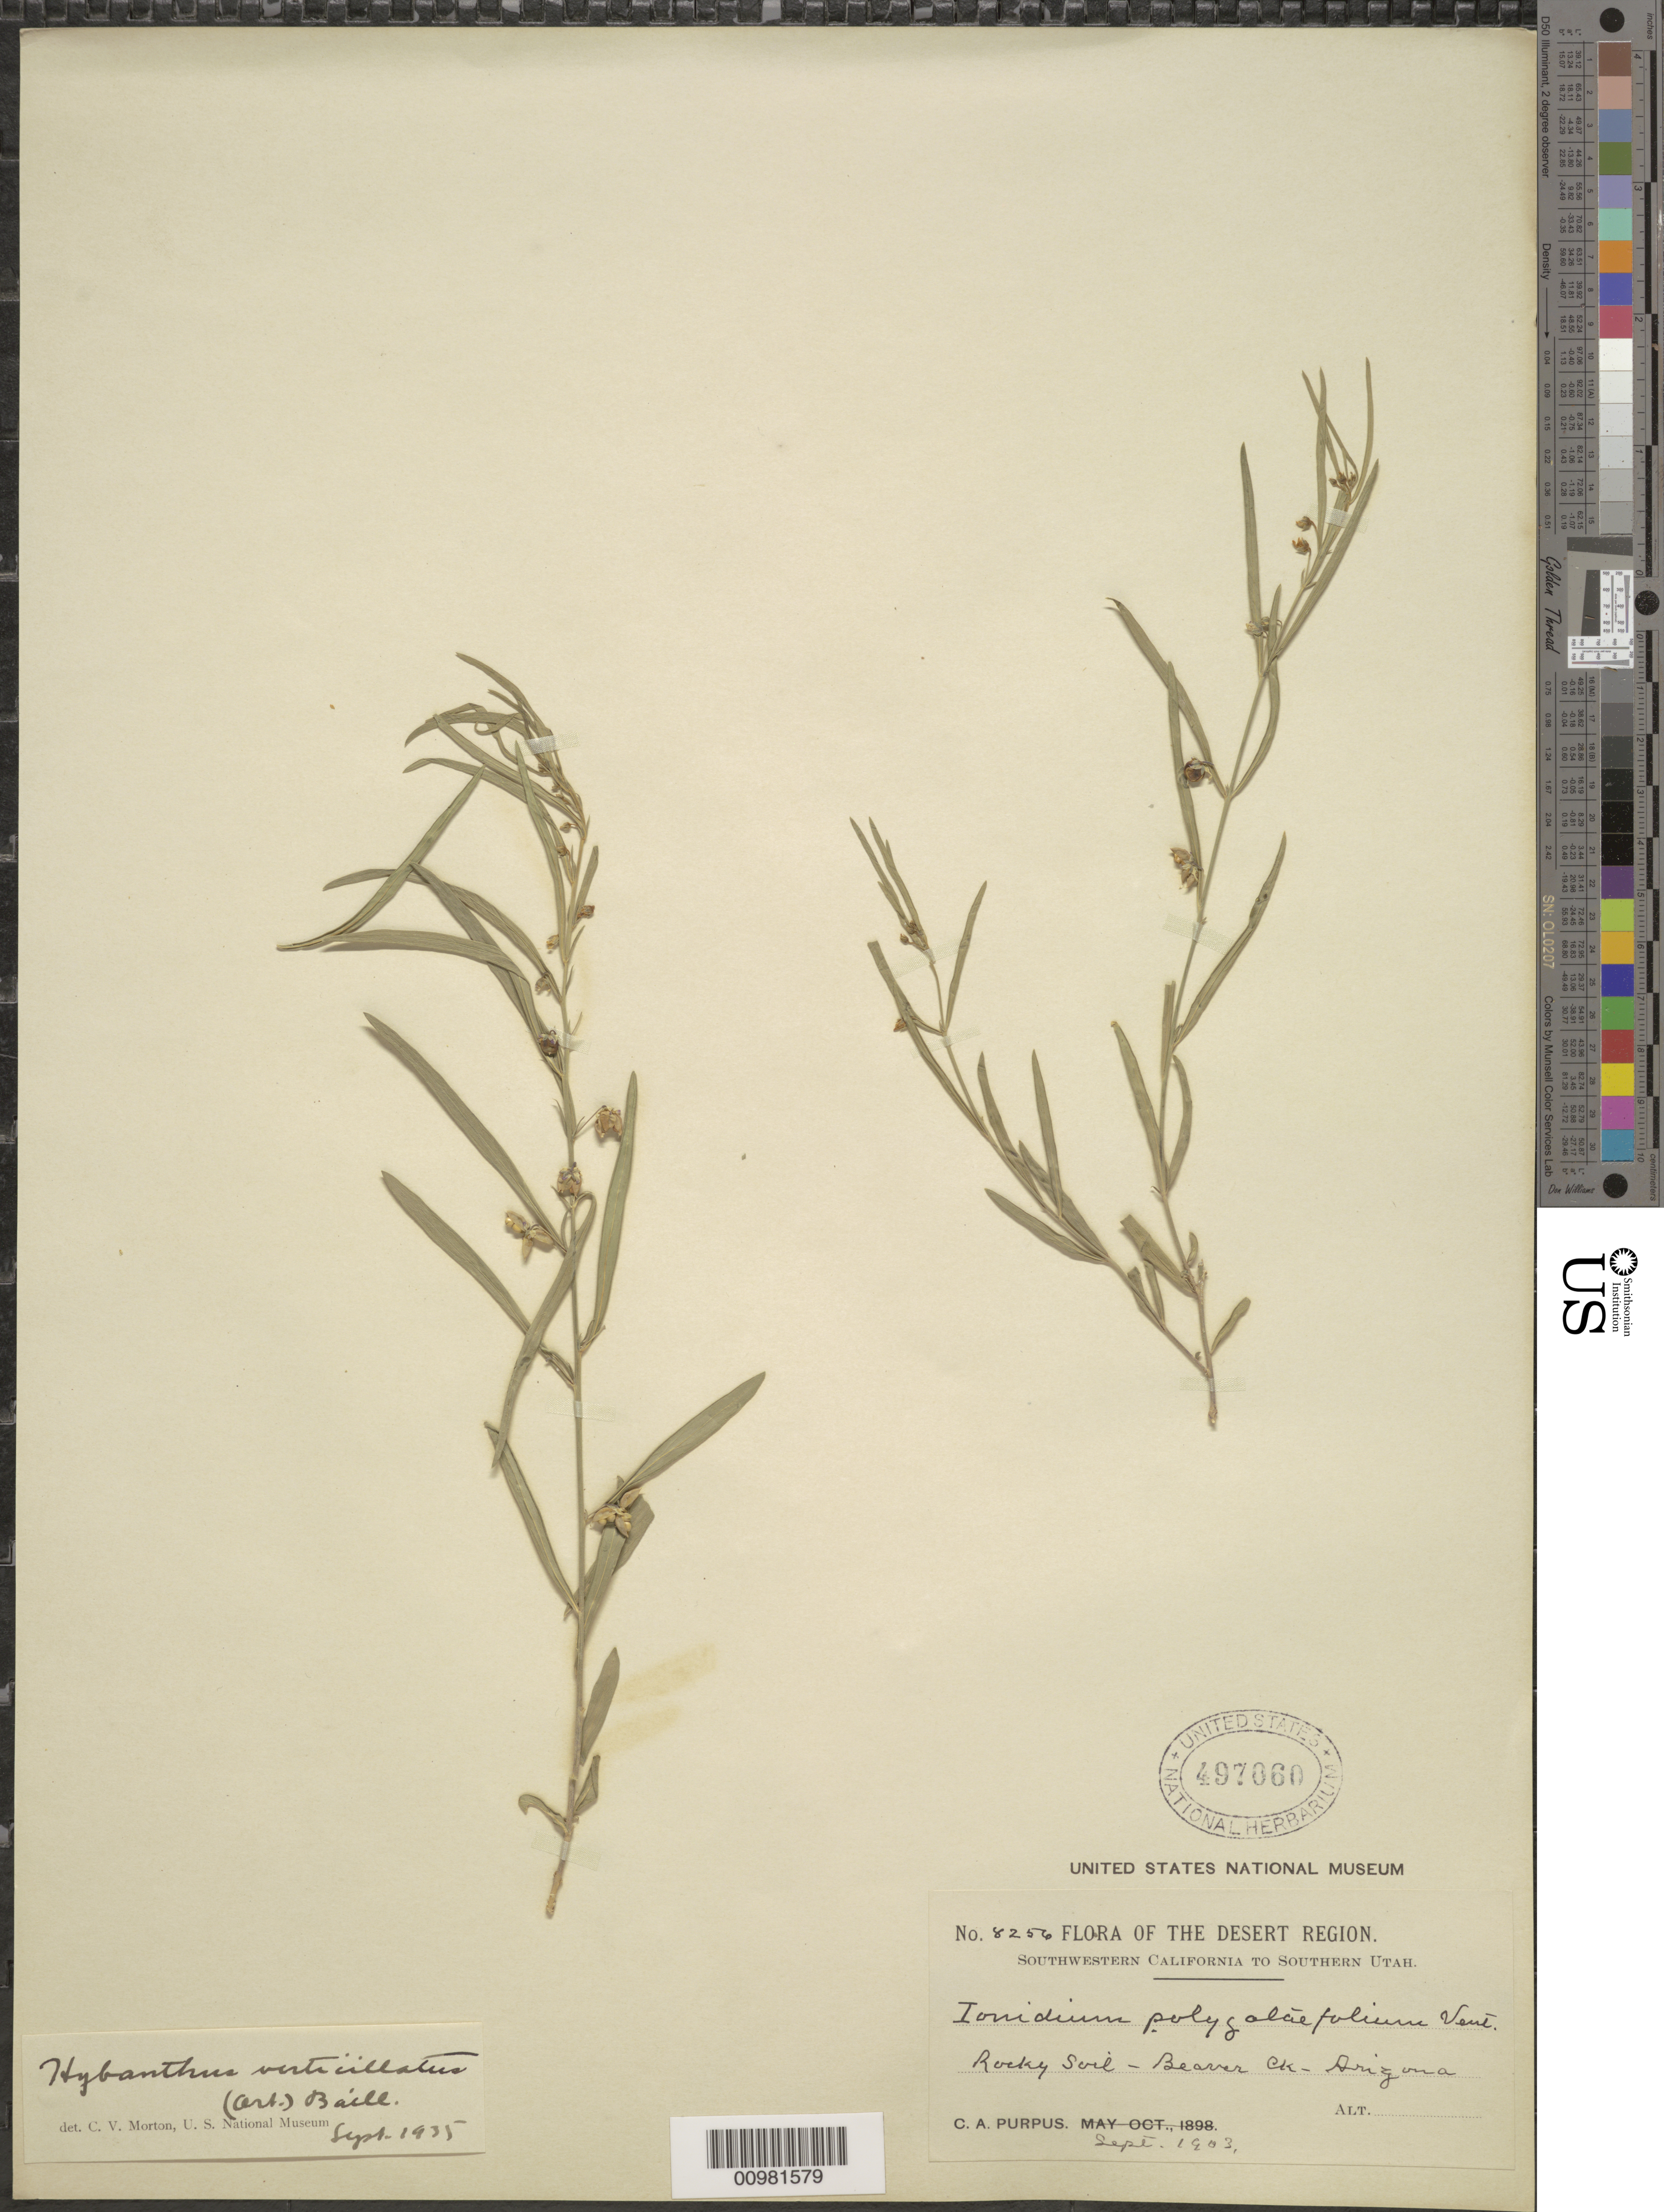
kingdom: Plantae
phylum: Tracheophyta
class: Magnoliopsida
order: Malpighiales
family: Violaceae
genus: Pombalia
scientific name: Pombalia verticillata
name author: (Ortega) Paula-Souza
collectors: C. A. Purpus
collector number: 8256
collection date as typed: Sep 1903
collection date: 1903-09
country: United States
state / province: Arizona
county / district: Yavapai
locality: Rocky Soil- Beaver Creek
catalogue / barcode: US 497060